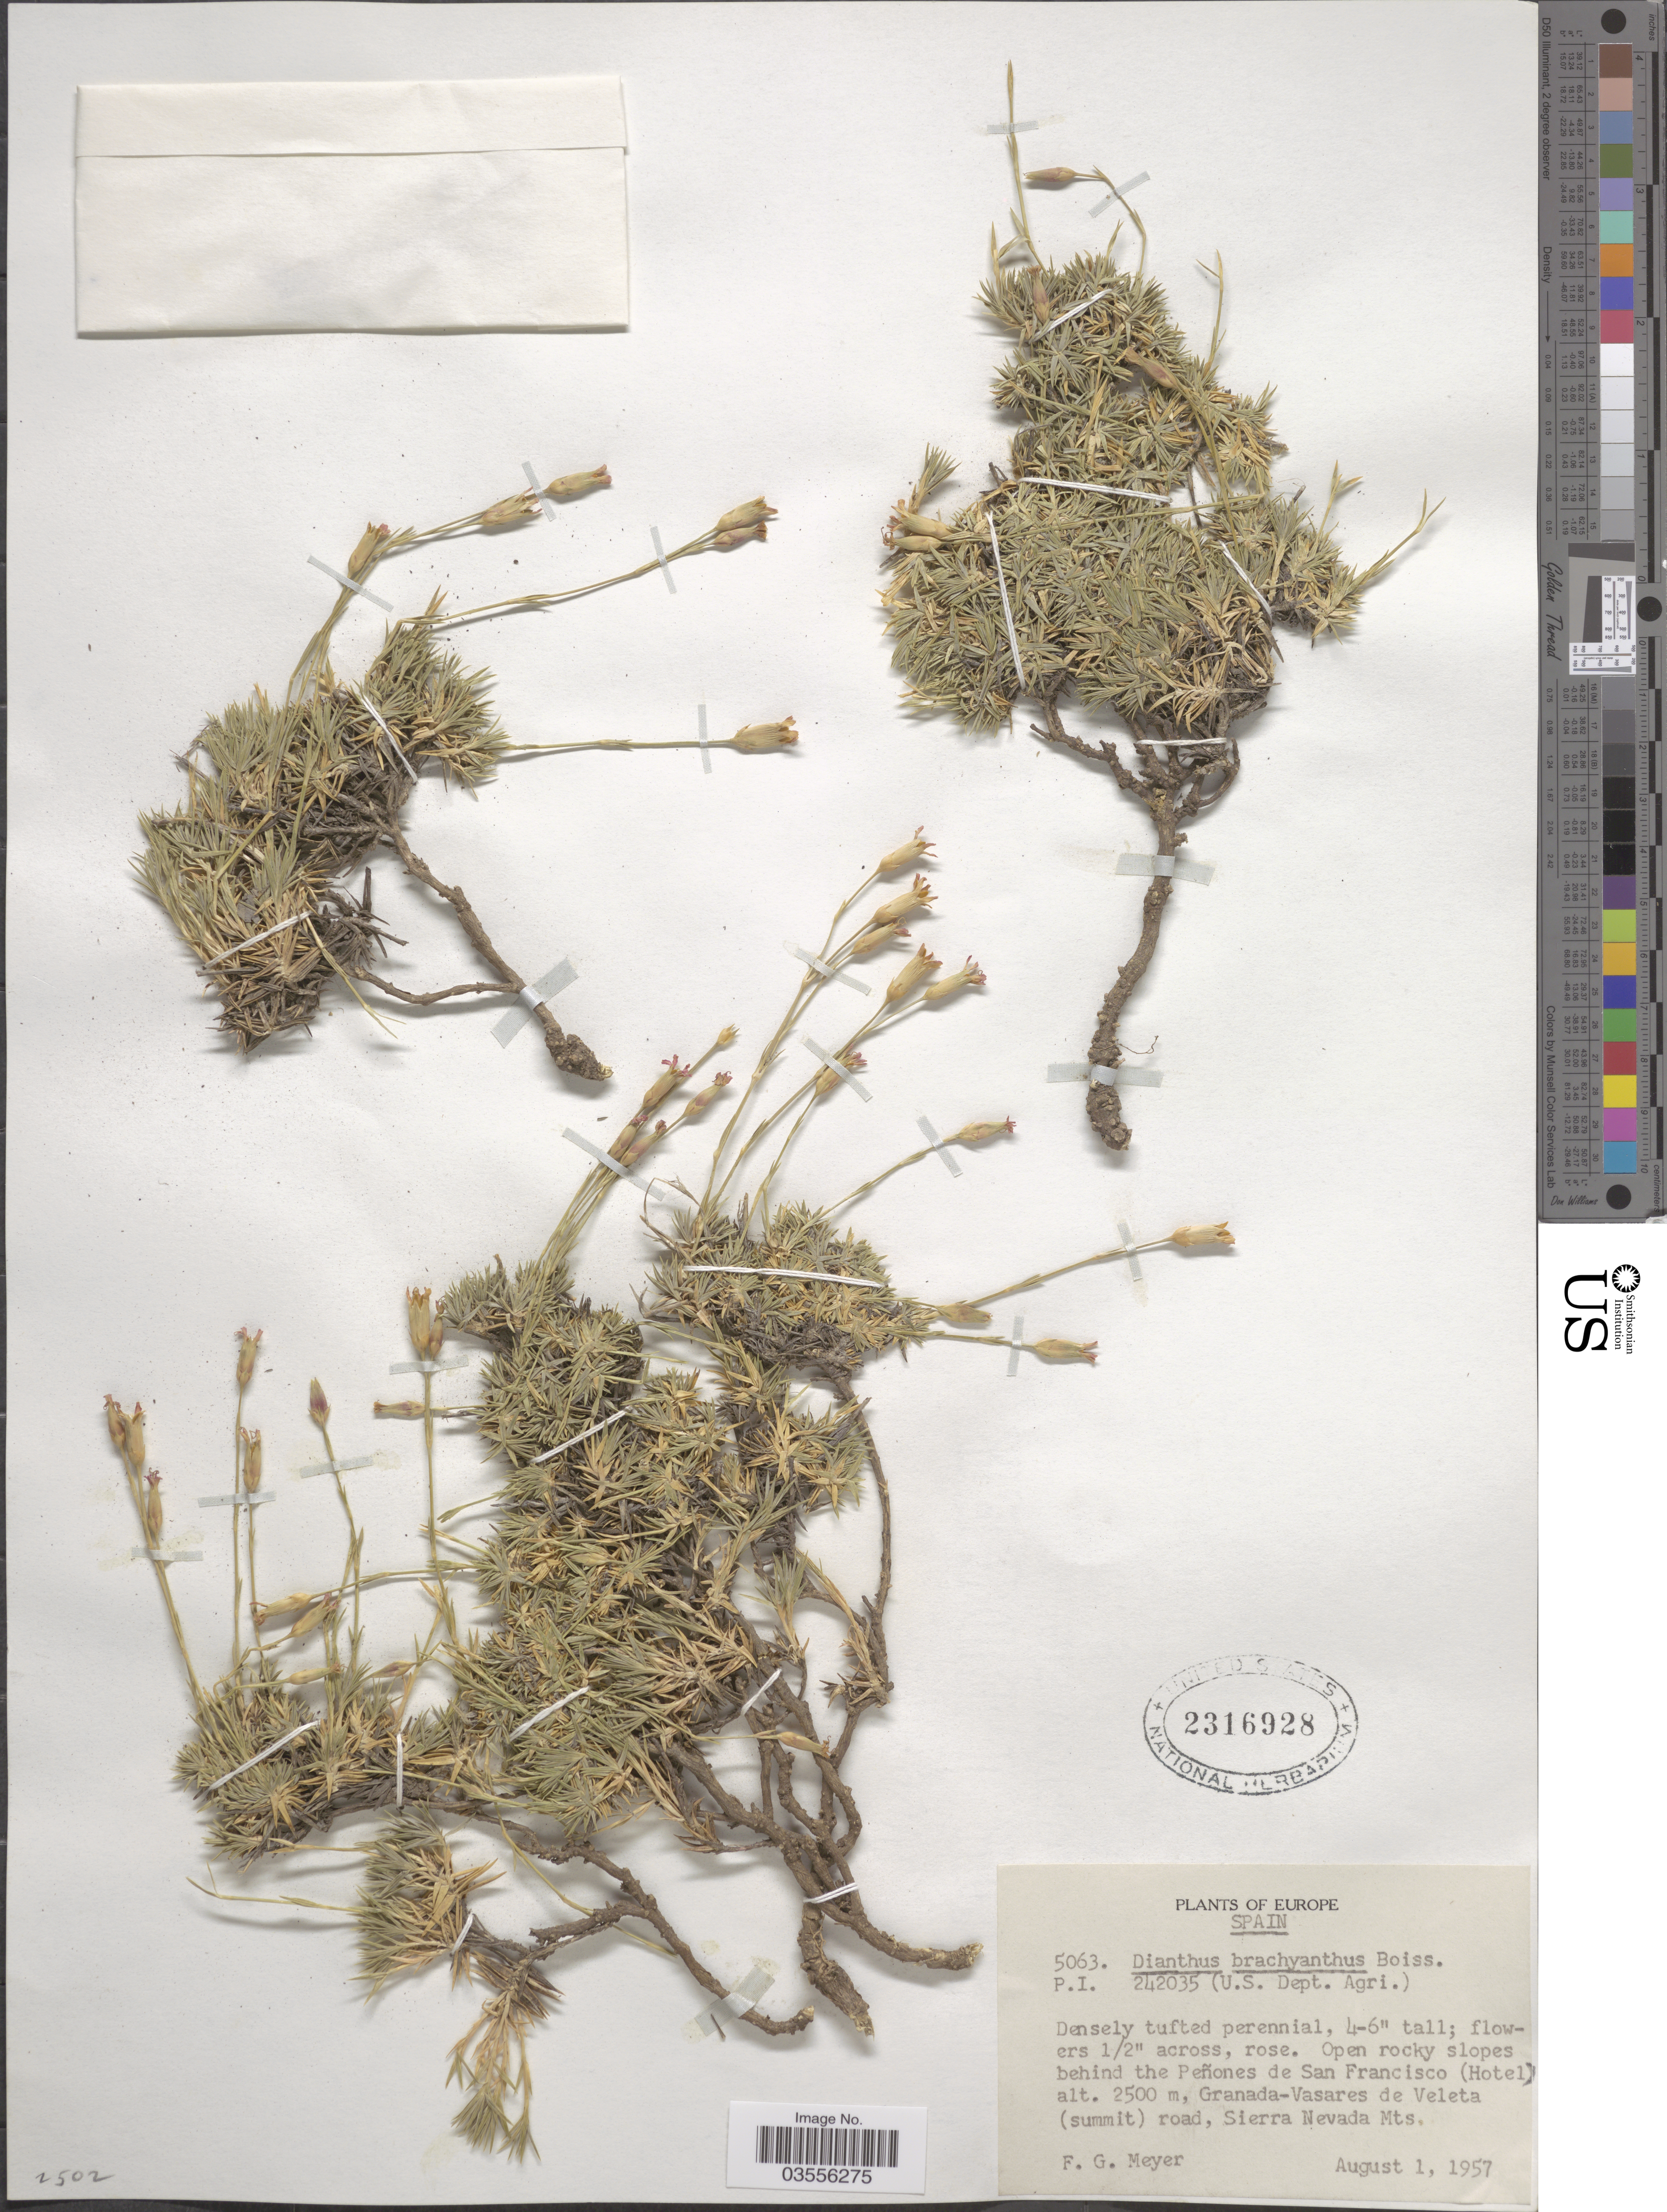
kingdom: Plantae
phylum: Tracheophyta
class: Magnoliopsida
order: Caryophyllales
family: Caryophyllaceae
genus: Dianthus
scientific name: Dianthus brachyanthus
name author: Boiss.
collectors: F. G. Meyer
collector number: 5063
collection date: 1957-08-01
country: Spain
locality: Europe. Behind the Peñones de San Francisco (Hotel), Granada-Vasares de Veleta (summit) road, Sierra Nevada Mts.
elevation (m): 2500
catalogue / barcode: US 2316928